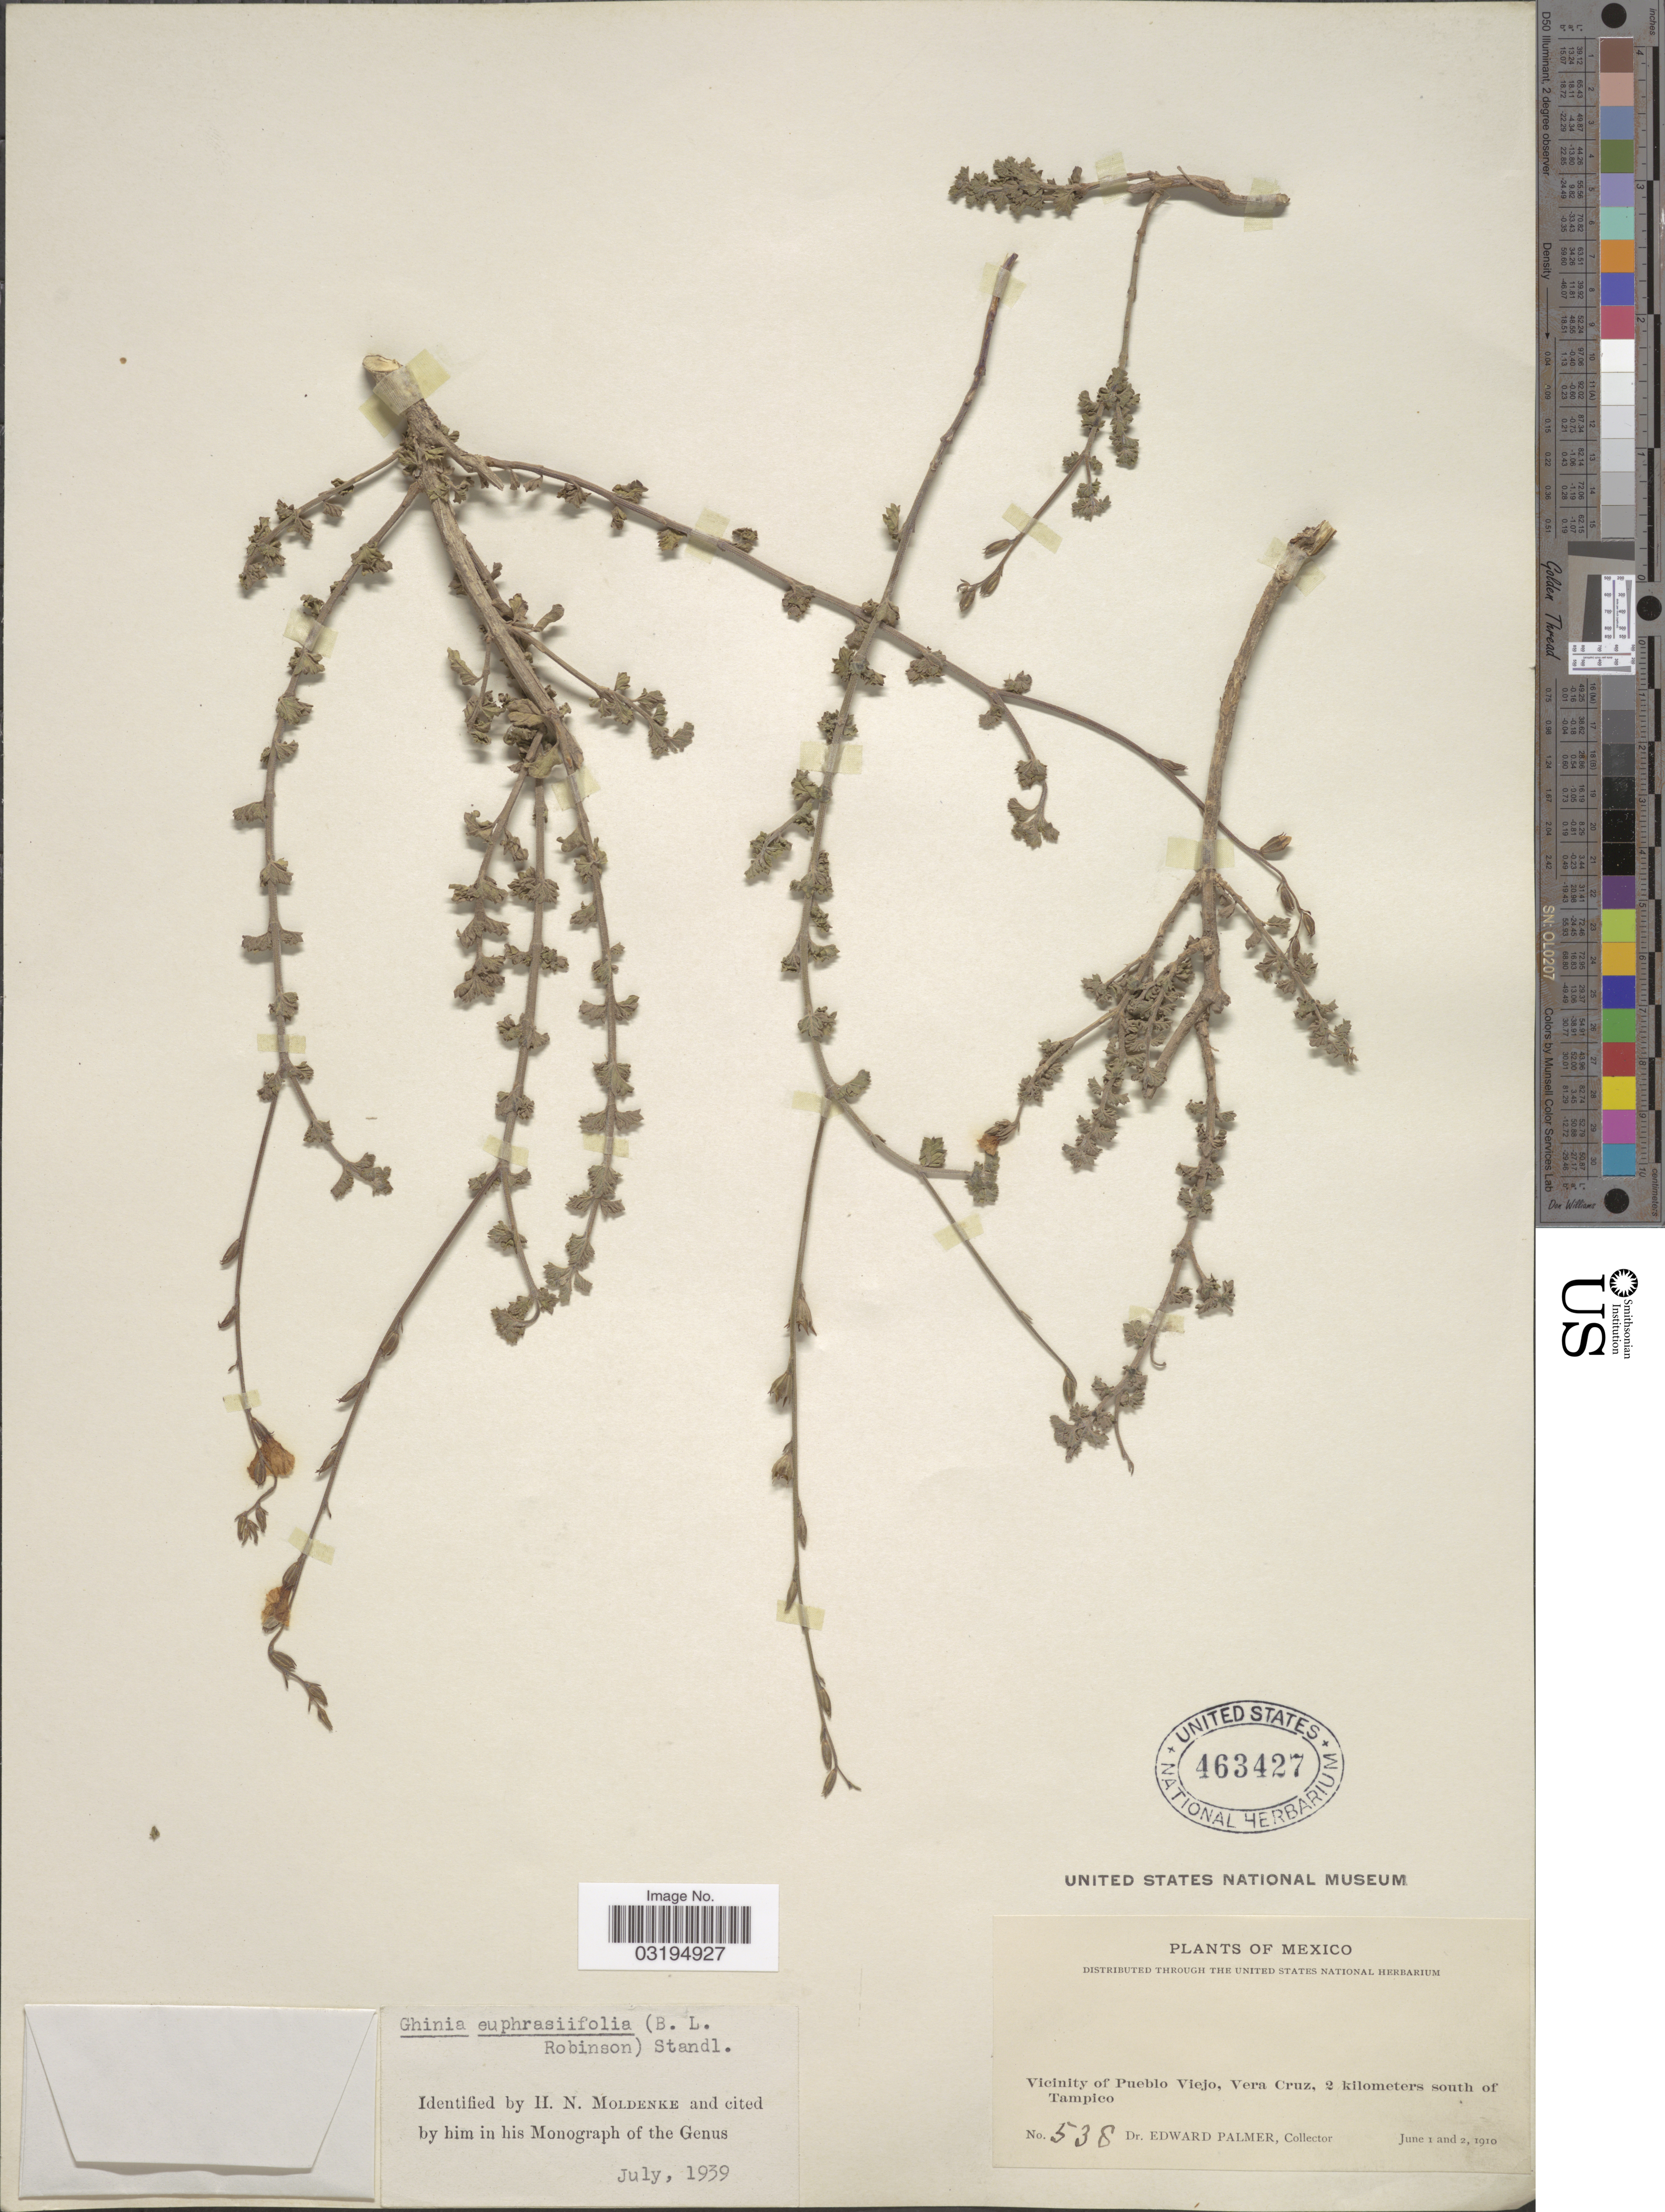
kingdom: Plantae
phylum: Tracheophyta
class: Magnoliopsida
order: Lamiales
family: Verbenaceae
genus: Tamonea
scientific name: Tamonea euphrasiifolia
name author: B.L. Rob.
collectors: E. Palmer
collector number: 538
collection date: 1910-06-01/1910-06-02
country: Mexico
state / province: Veracruz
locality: Vicinity of Pueblo Viejo, Vera Cruz, 2 kilometers south of Tampico.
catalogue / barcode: US 463427